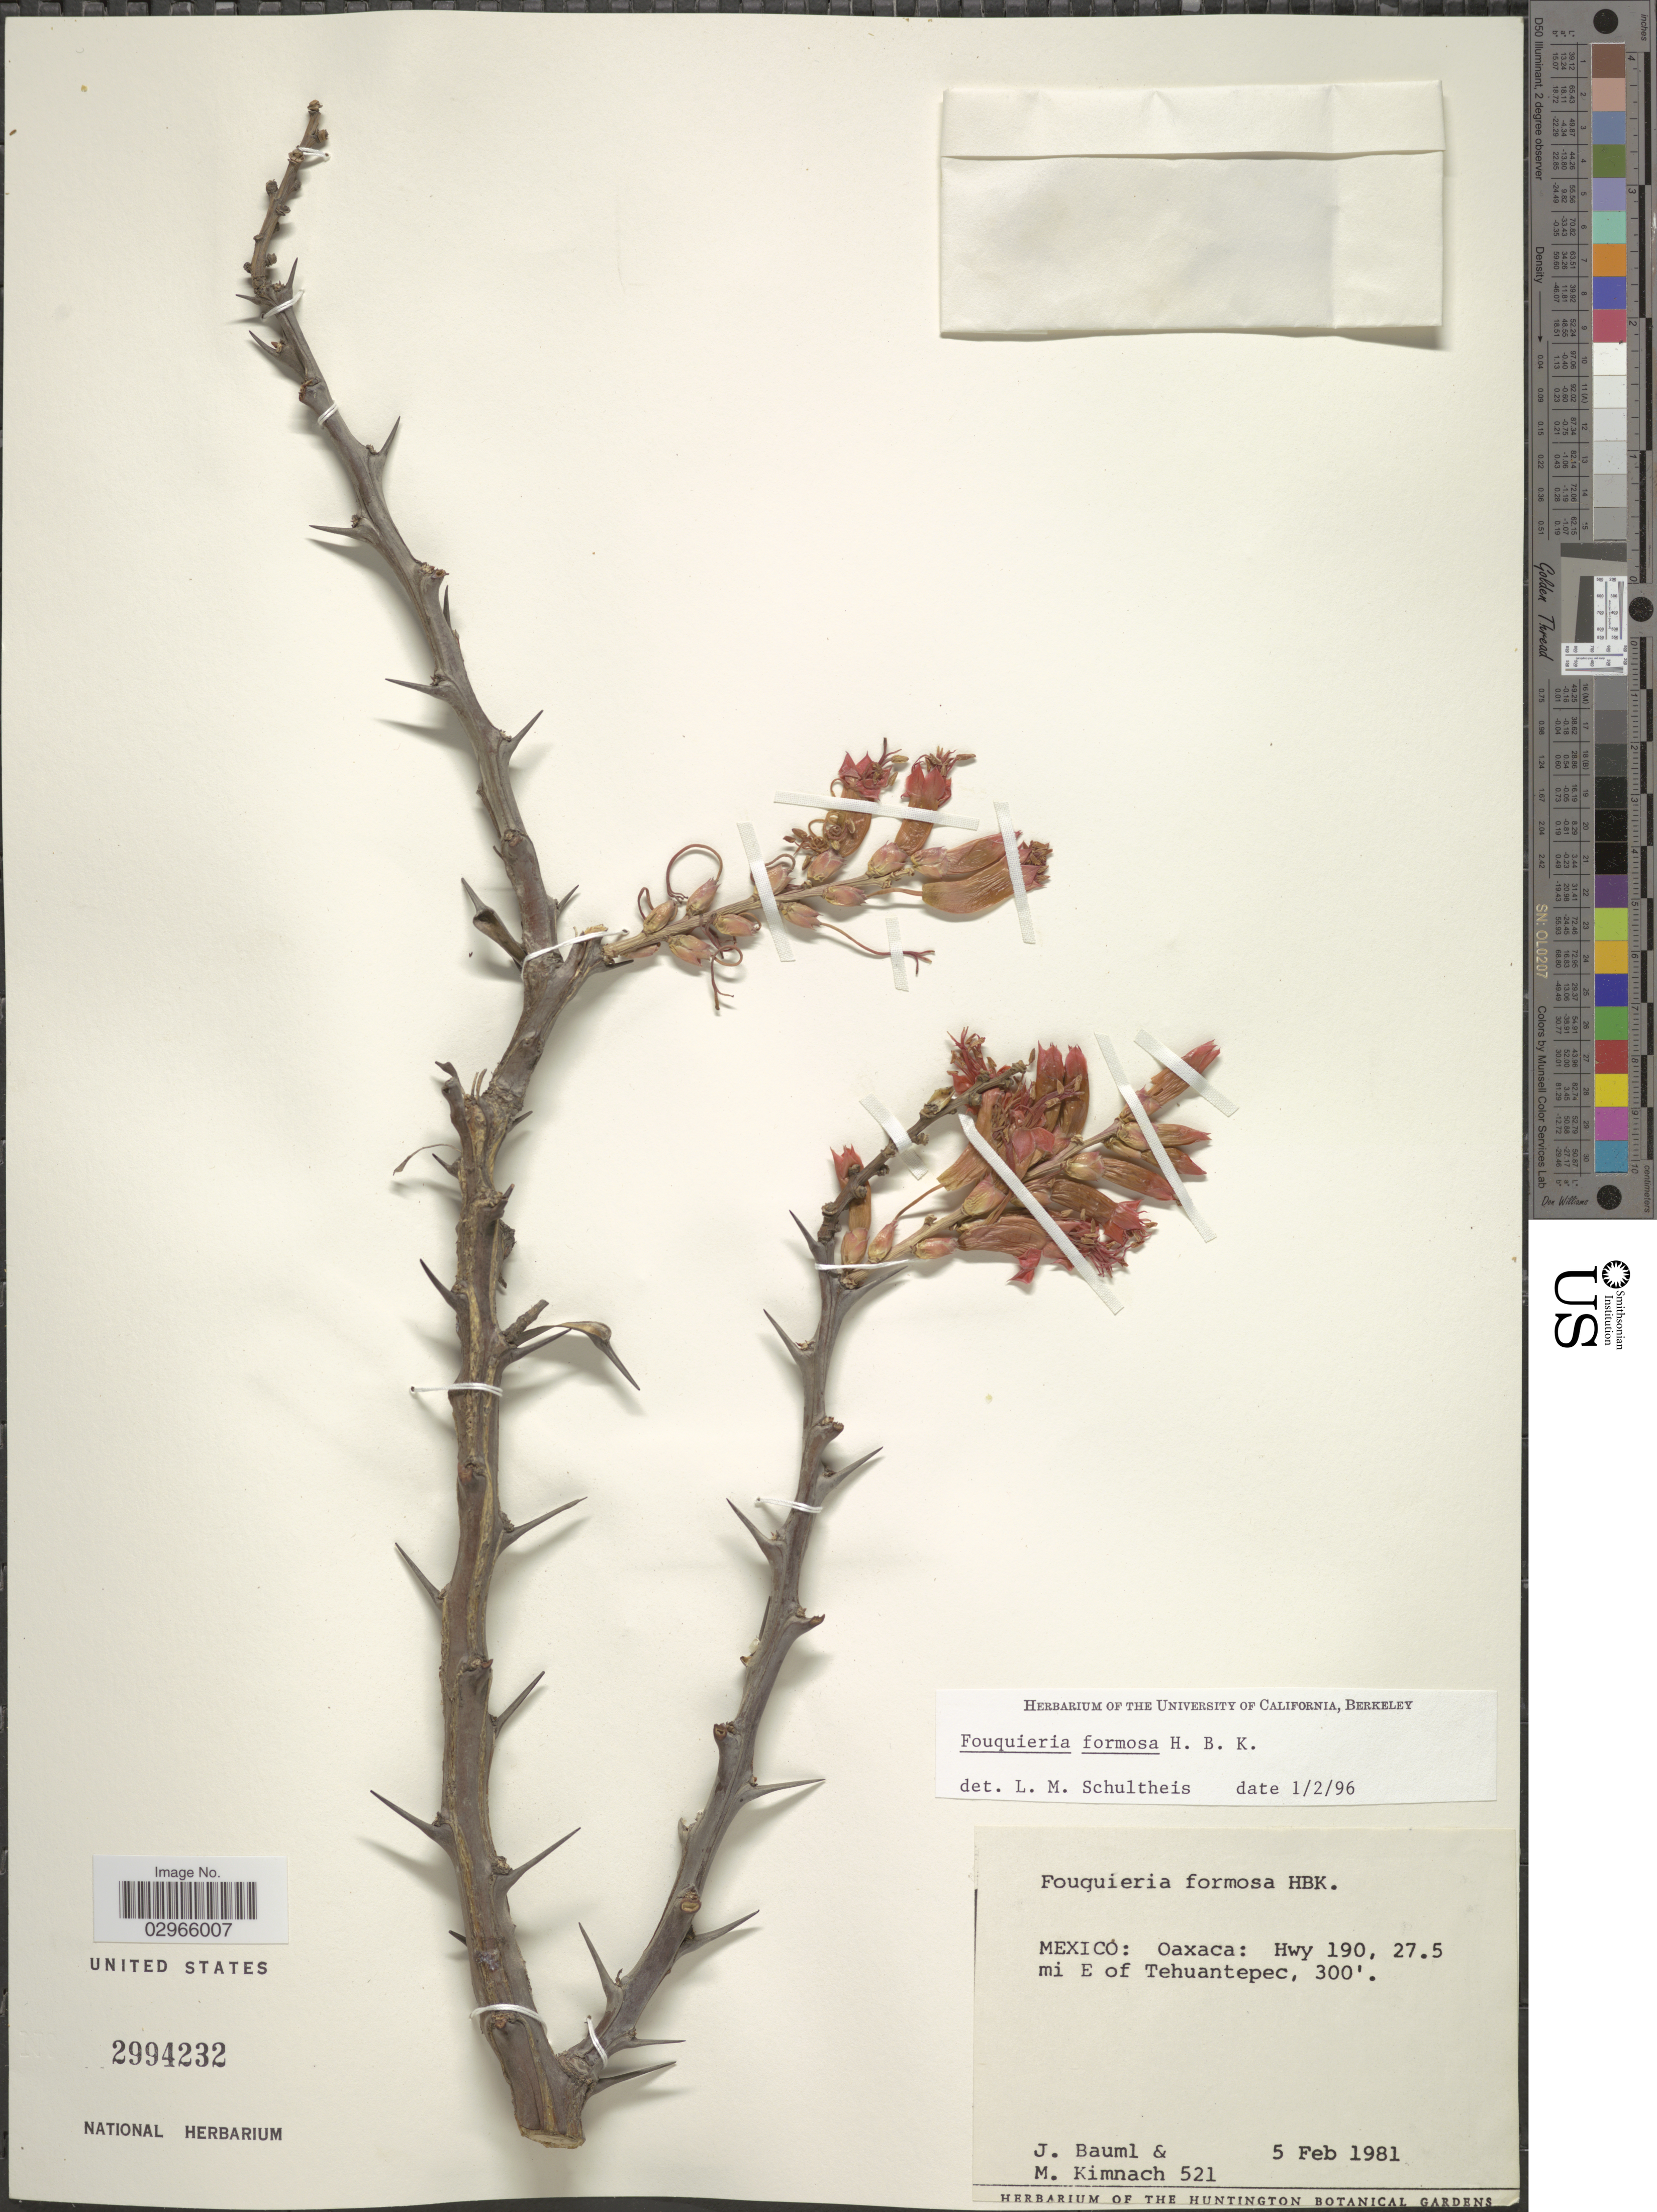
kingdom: Plantae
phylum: Tracheophyta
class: Magnoliopsida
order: Ericales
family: Fouquieriaceae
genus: Fouquieria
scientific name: Fouquieria formosa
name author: Kunth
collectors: J. Bauml & M. W. Kimnach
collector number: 521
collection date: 1981-02-05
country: Mexico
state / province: Oaxaca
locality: Hwy 190, 27.5 mi E of Tehuantepec.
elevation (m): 91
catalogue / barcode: US 2994232